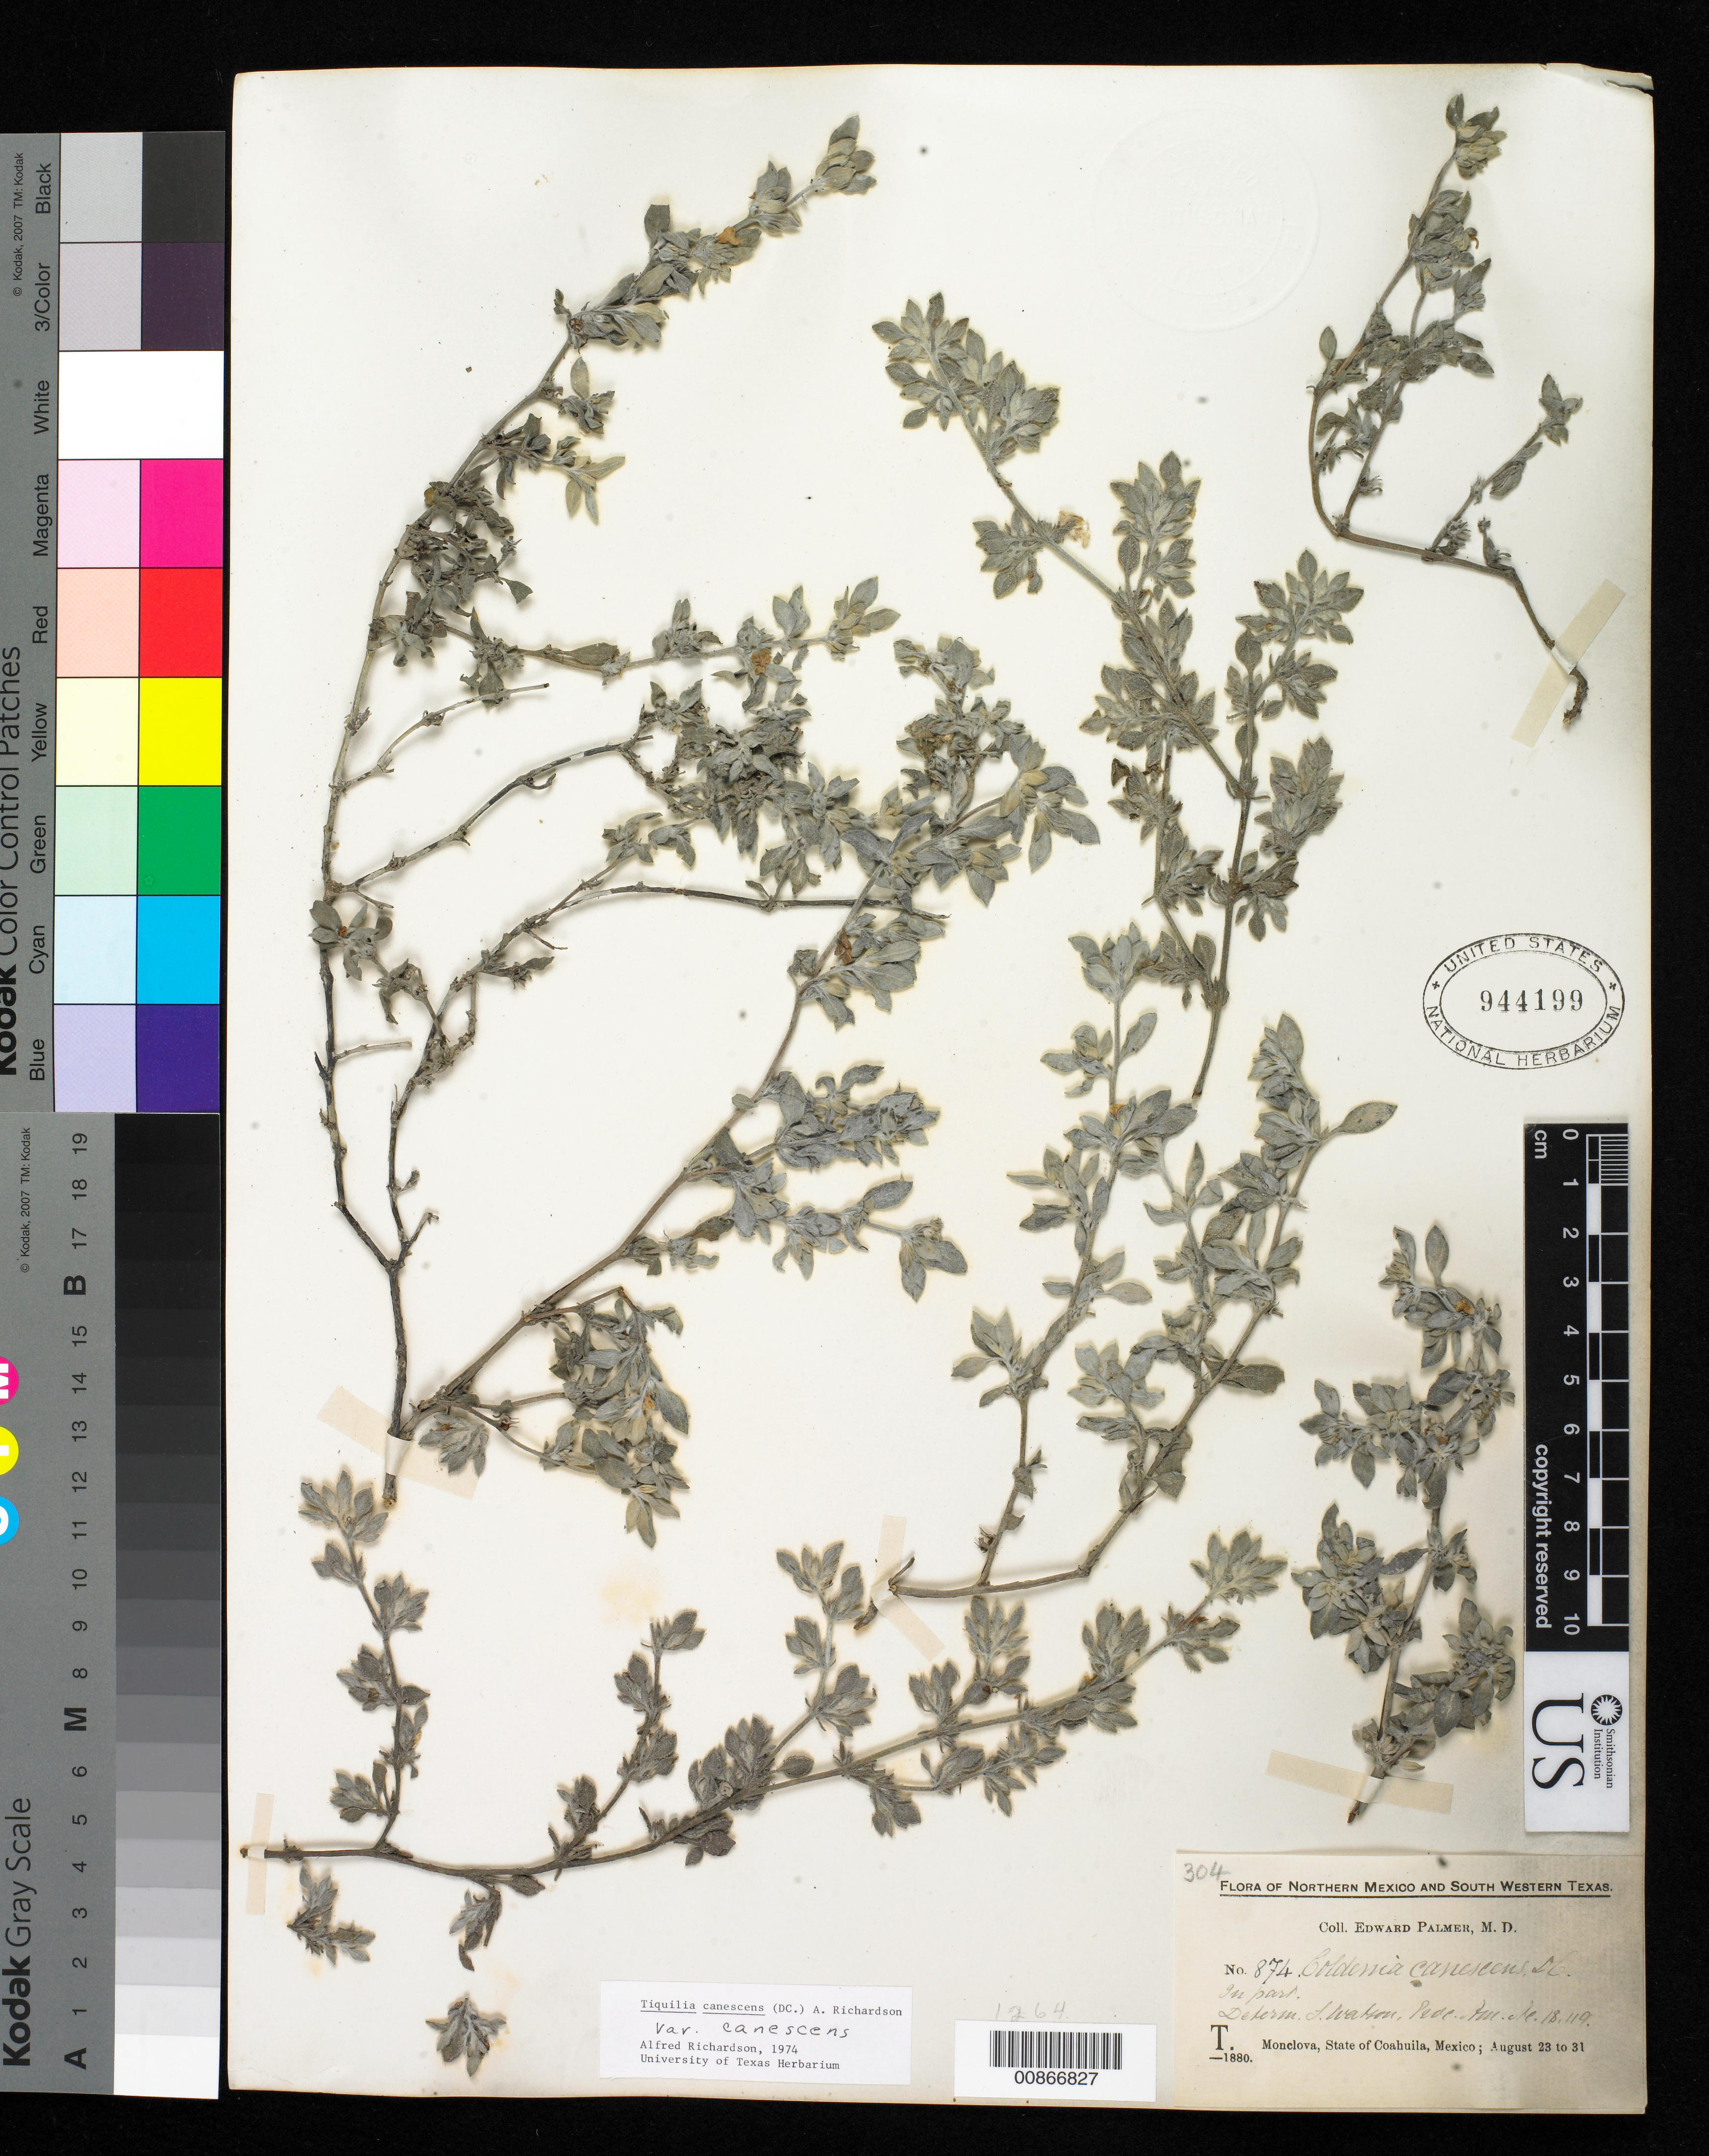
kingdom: Plantae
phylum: Tracheophyta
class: Magnoliopsida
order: Boraginales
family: Ehretiaceae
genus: Tiquilia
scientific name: Tiquilia canescens var. canescens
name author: (DC.) A.T. Richardson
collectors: E. Palmer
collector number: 874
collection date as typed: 23 Aug 1880 to 31 Aug 1880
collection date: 1880-08-23/1880-08-31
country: Mexico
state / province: Coahuila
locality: T. Monclova, Coahuila.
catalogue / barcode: US 944199